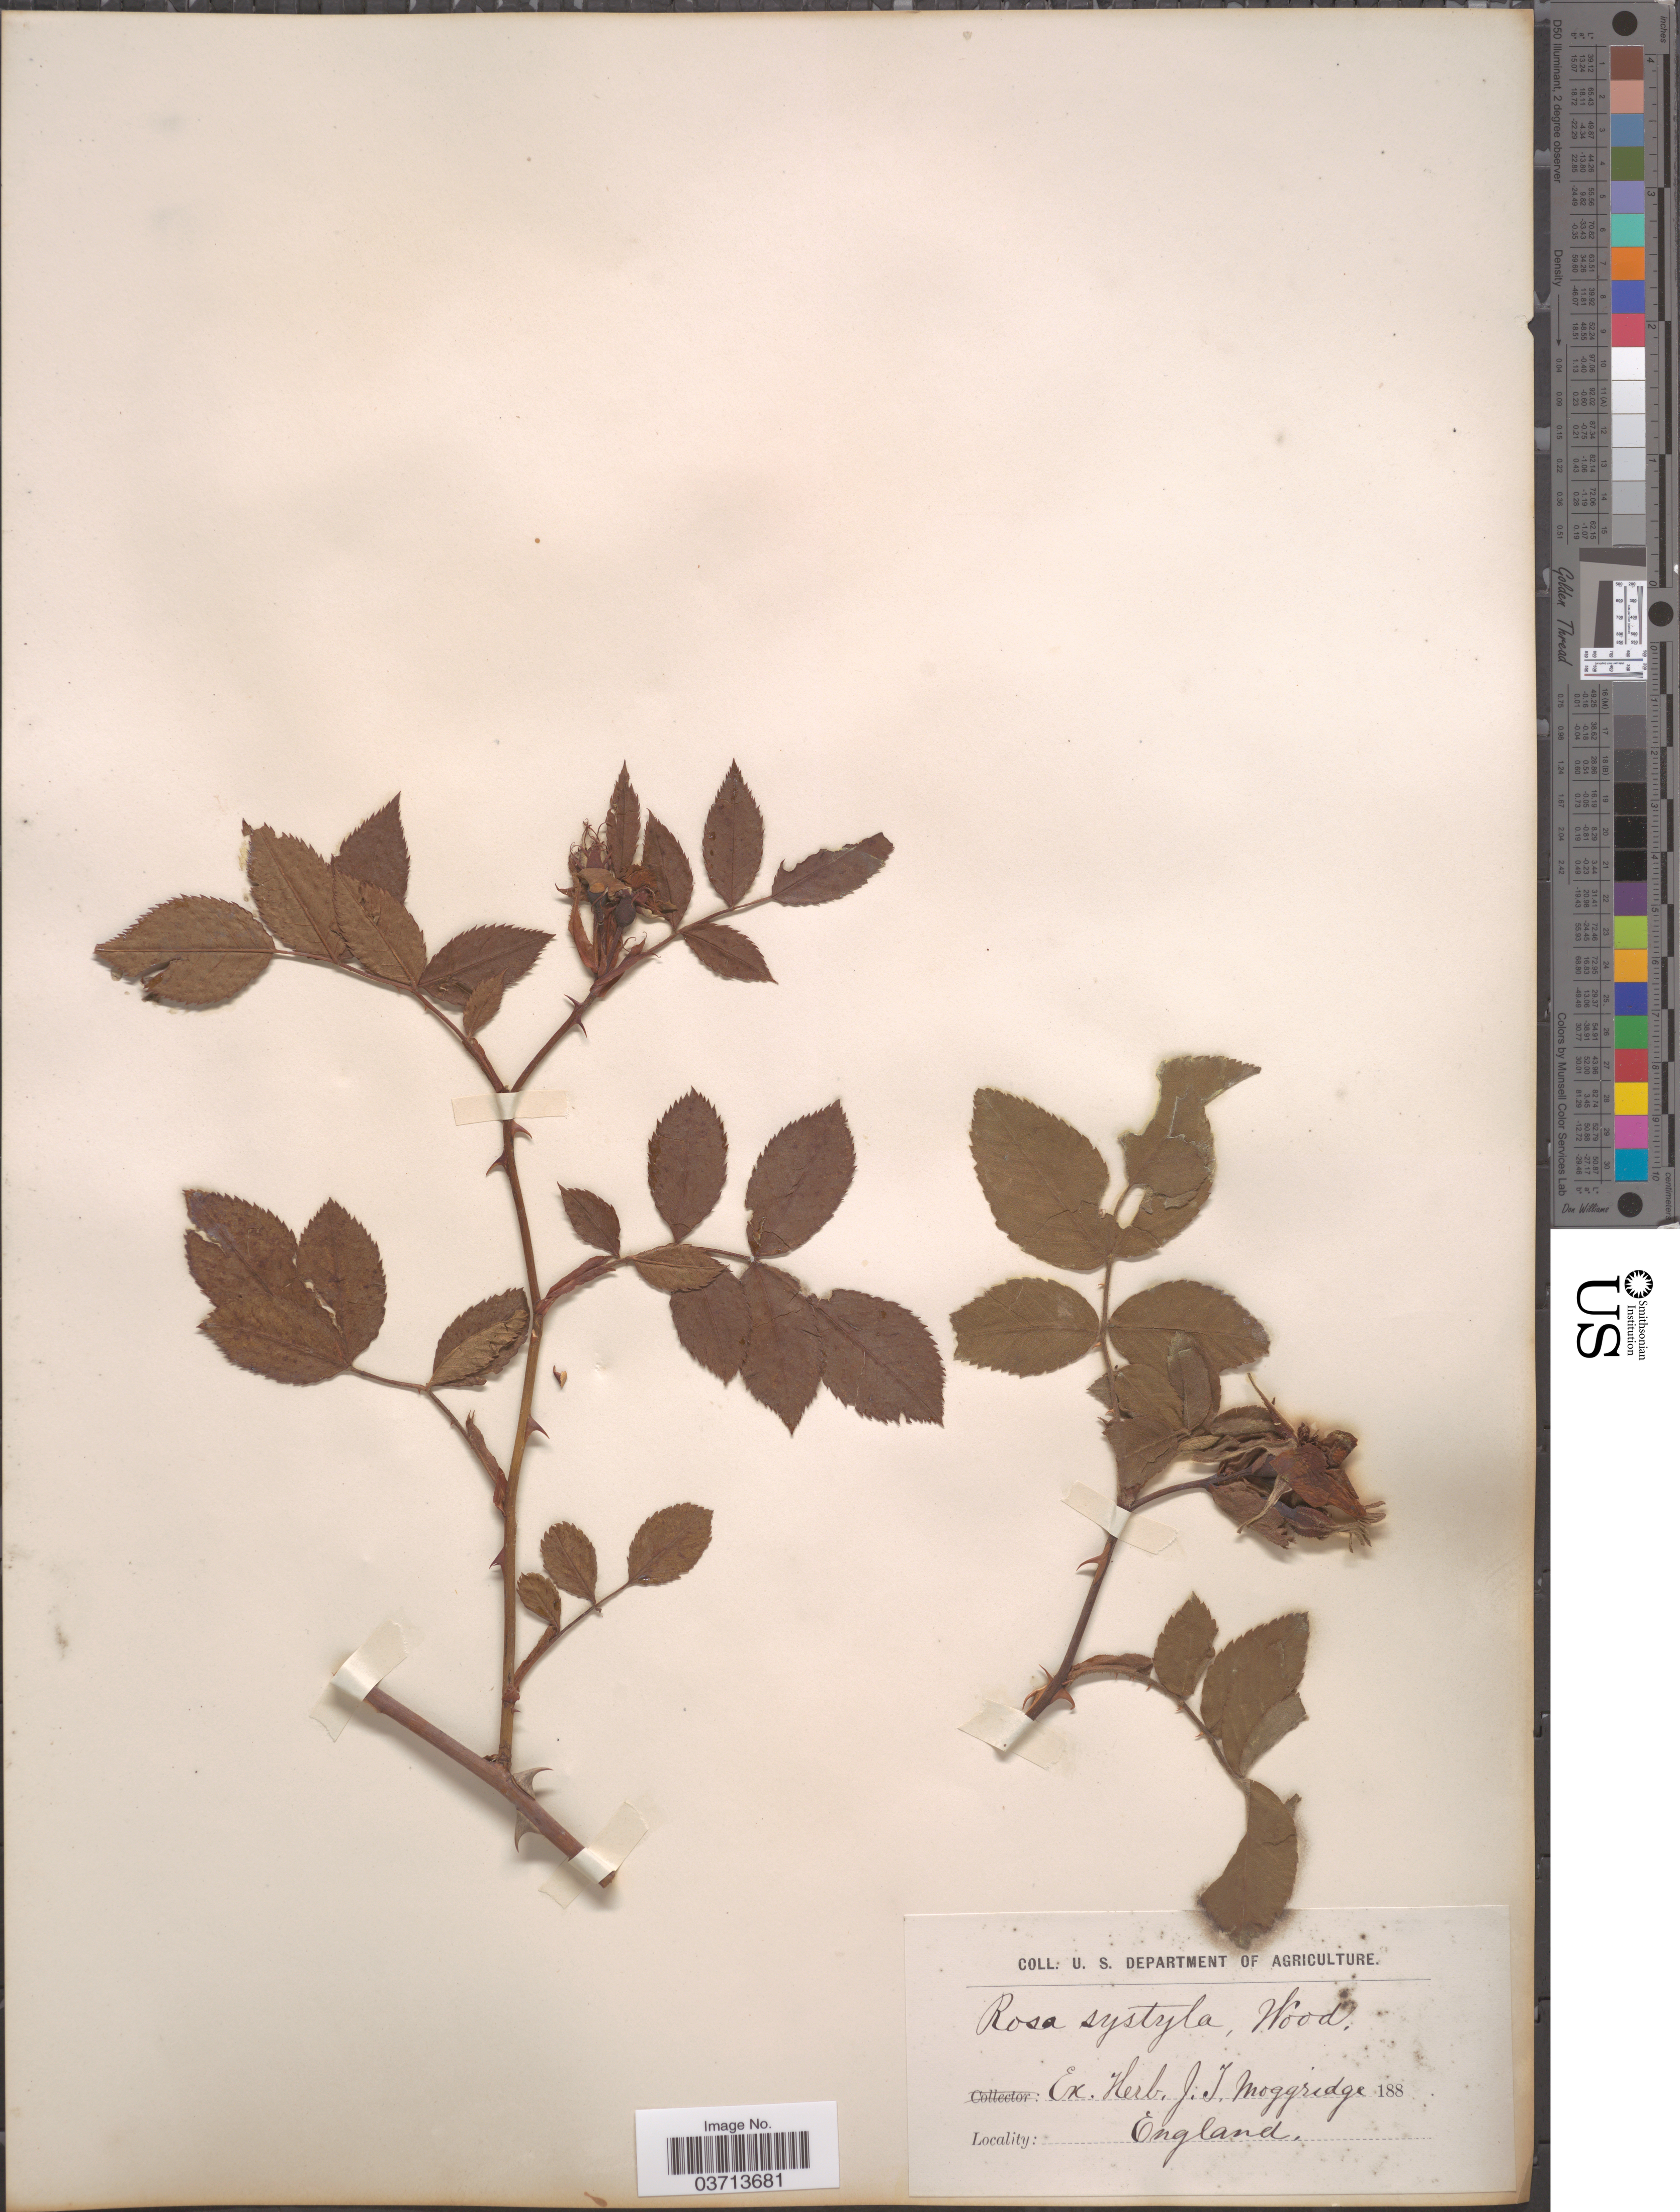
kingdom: Plantae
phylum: Tracheophyta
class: Magnoliopsida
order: Rosales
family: Rosaceae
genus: Rosa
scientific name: Rosa systyla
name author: Bastard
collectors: ex herb. J.T. Moggridge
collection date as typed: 188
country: United Kingdom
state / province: England